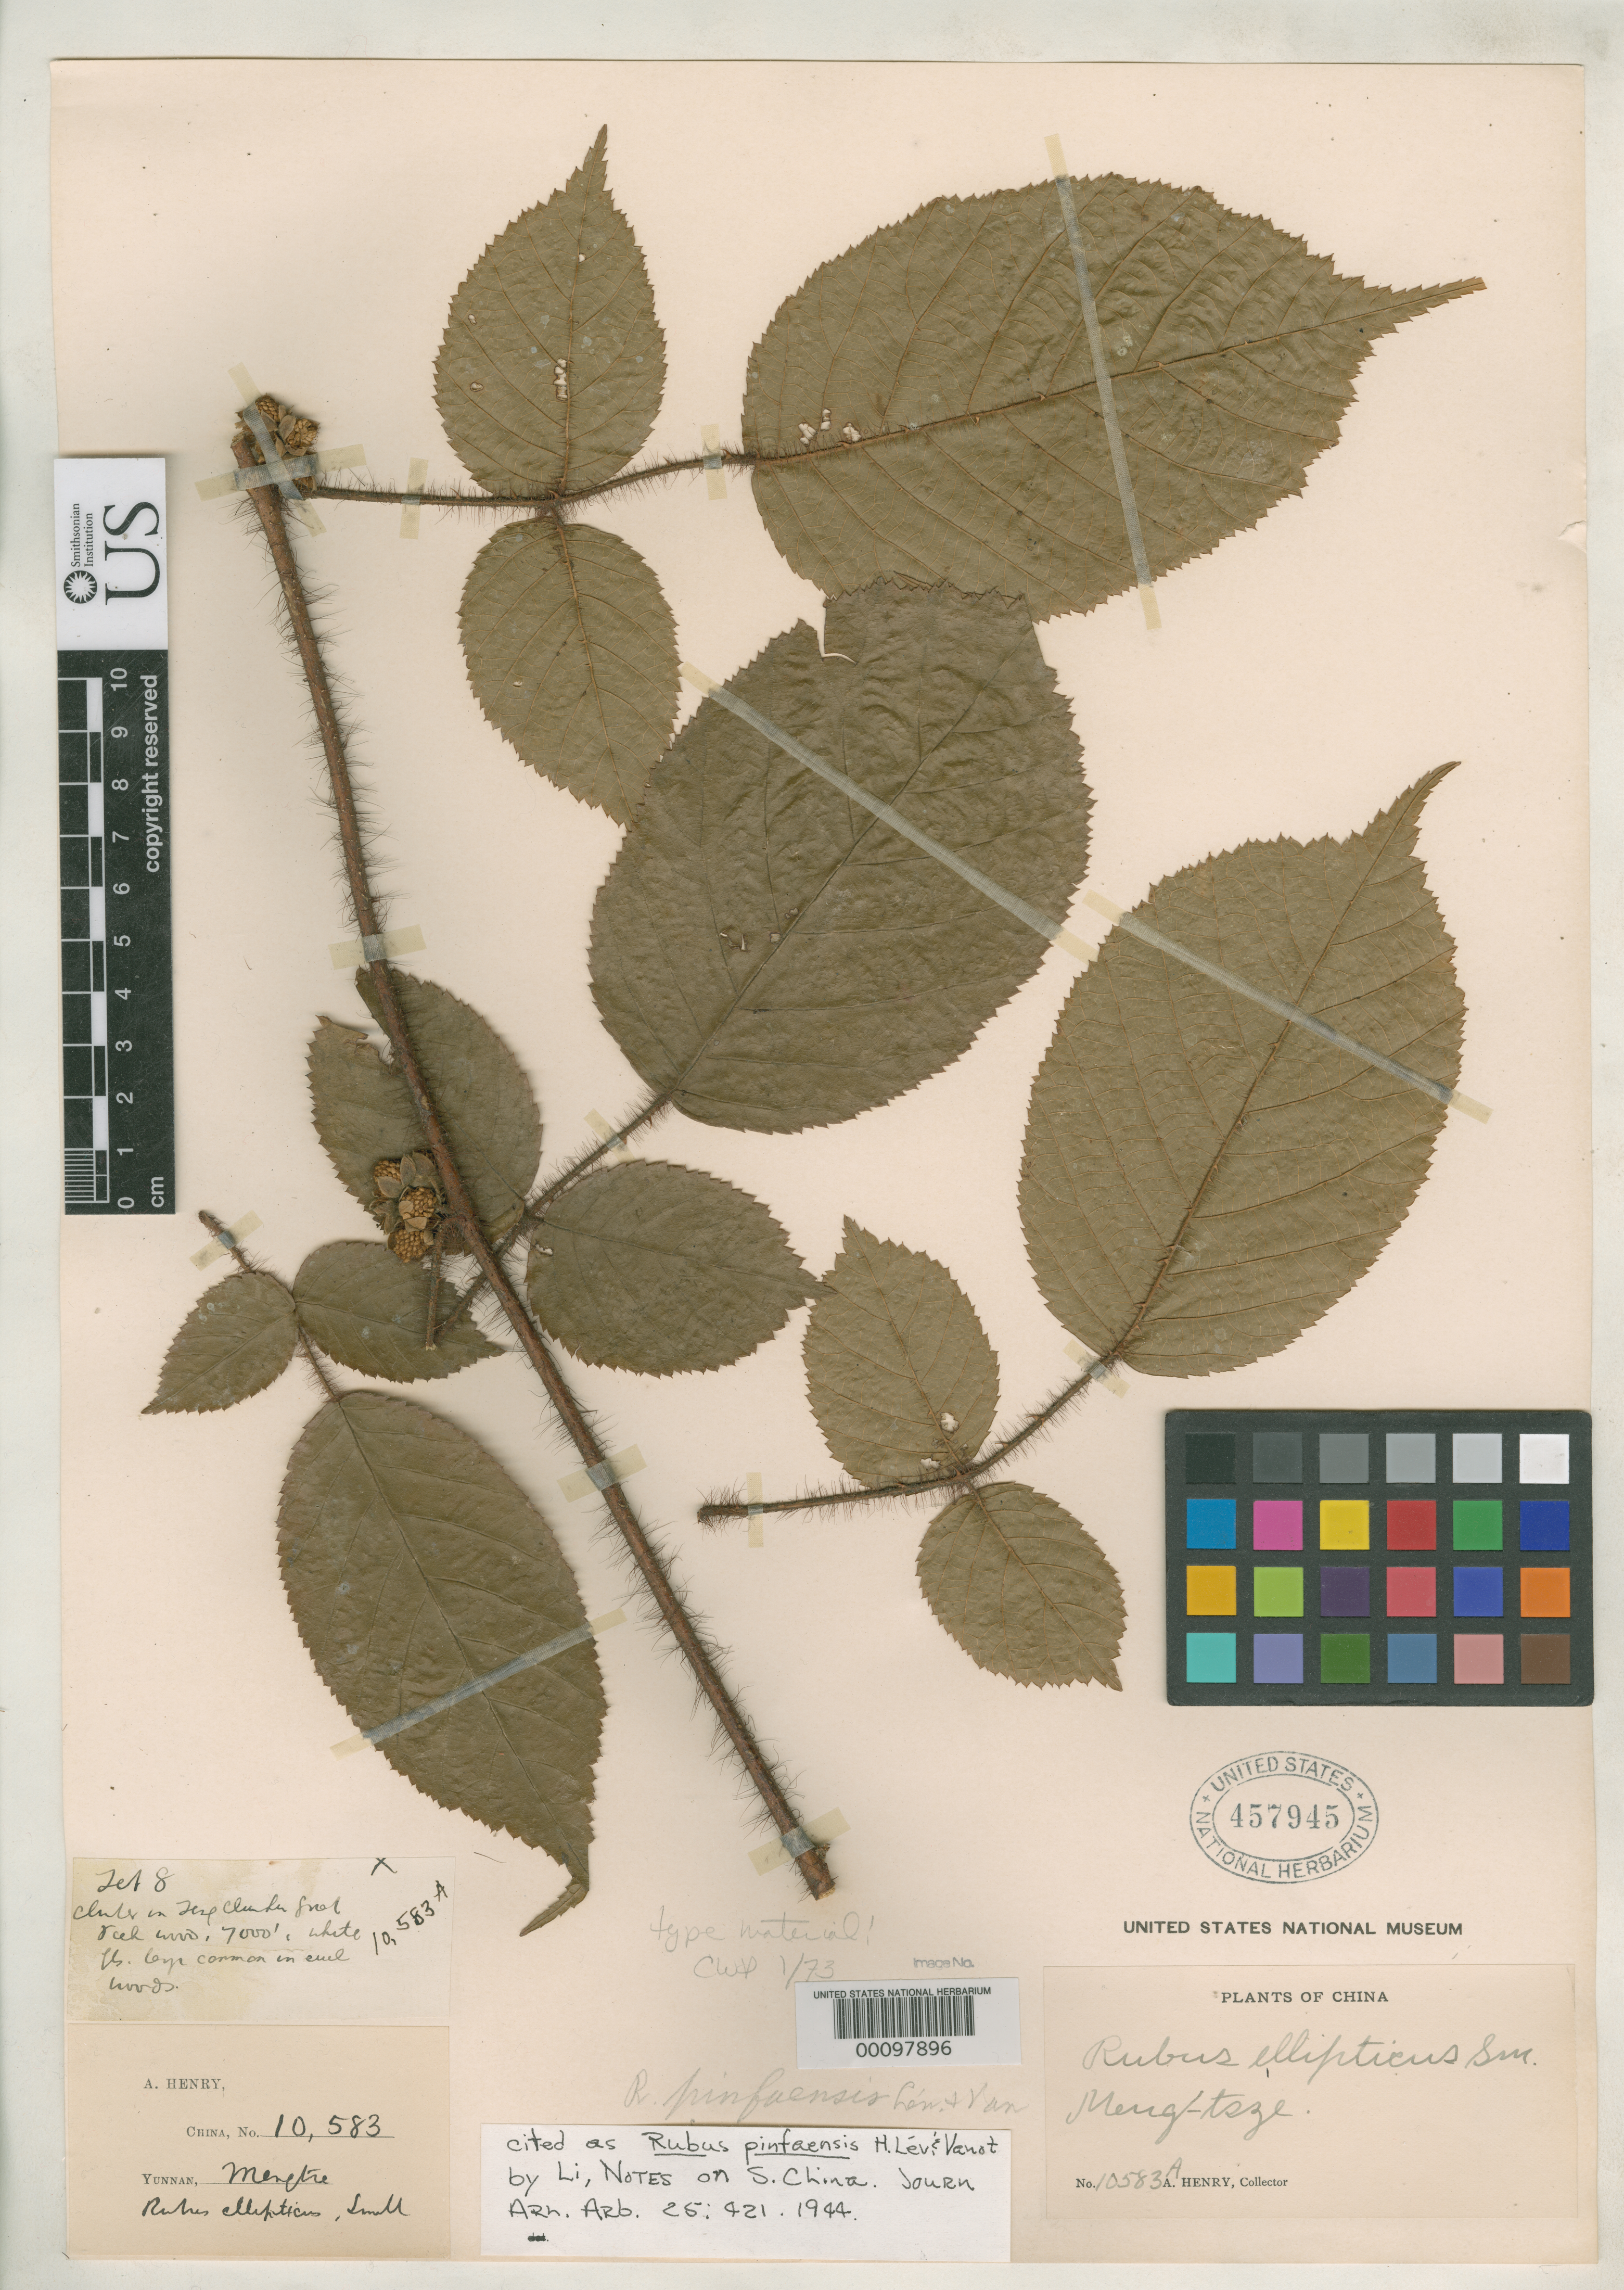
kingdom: Plantae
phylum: Tracheophyta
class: Magnoliopsida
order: Rosales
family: Rosaceae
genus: Rubus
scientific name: Rubus erythrolasius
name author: Focke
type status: Type Collection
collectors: A. Henry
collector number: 10583 A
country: China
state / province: Yunnan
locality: Mengtze [Meng-tsze]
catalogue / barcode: US 457945